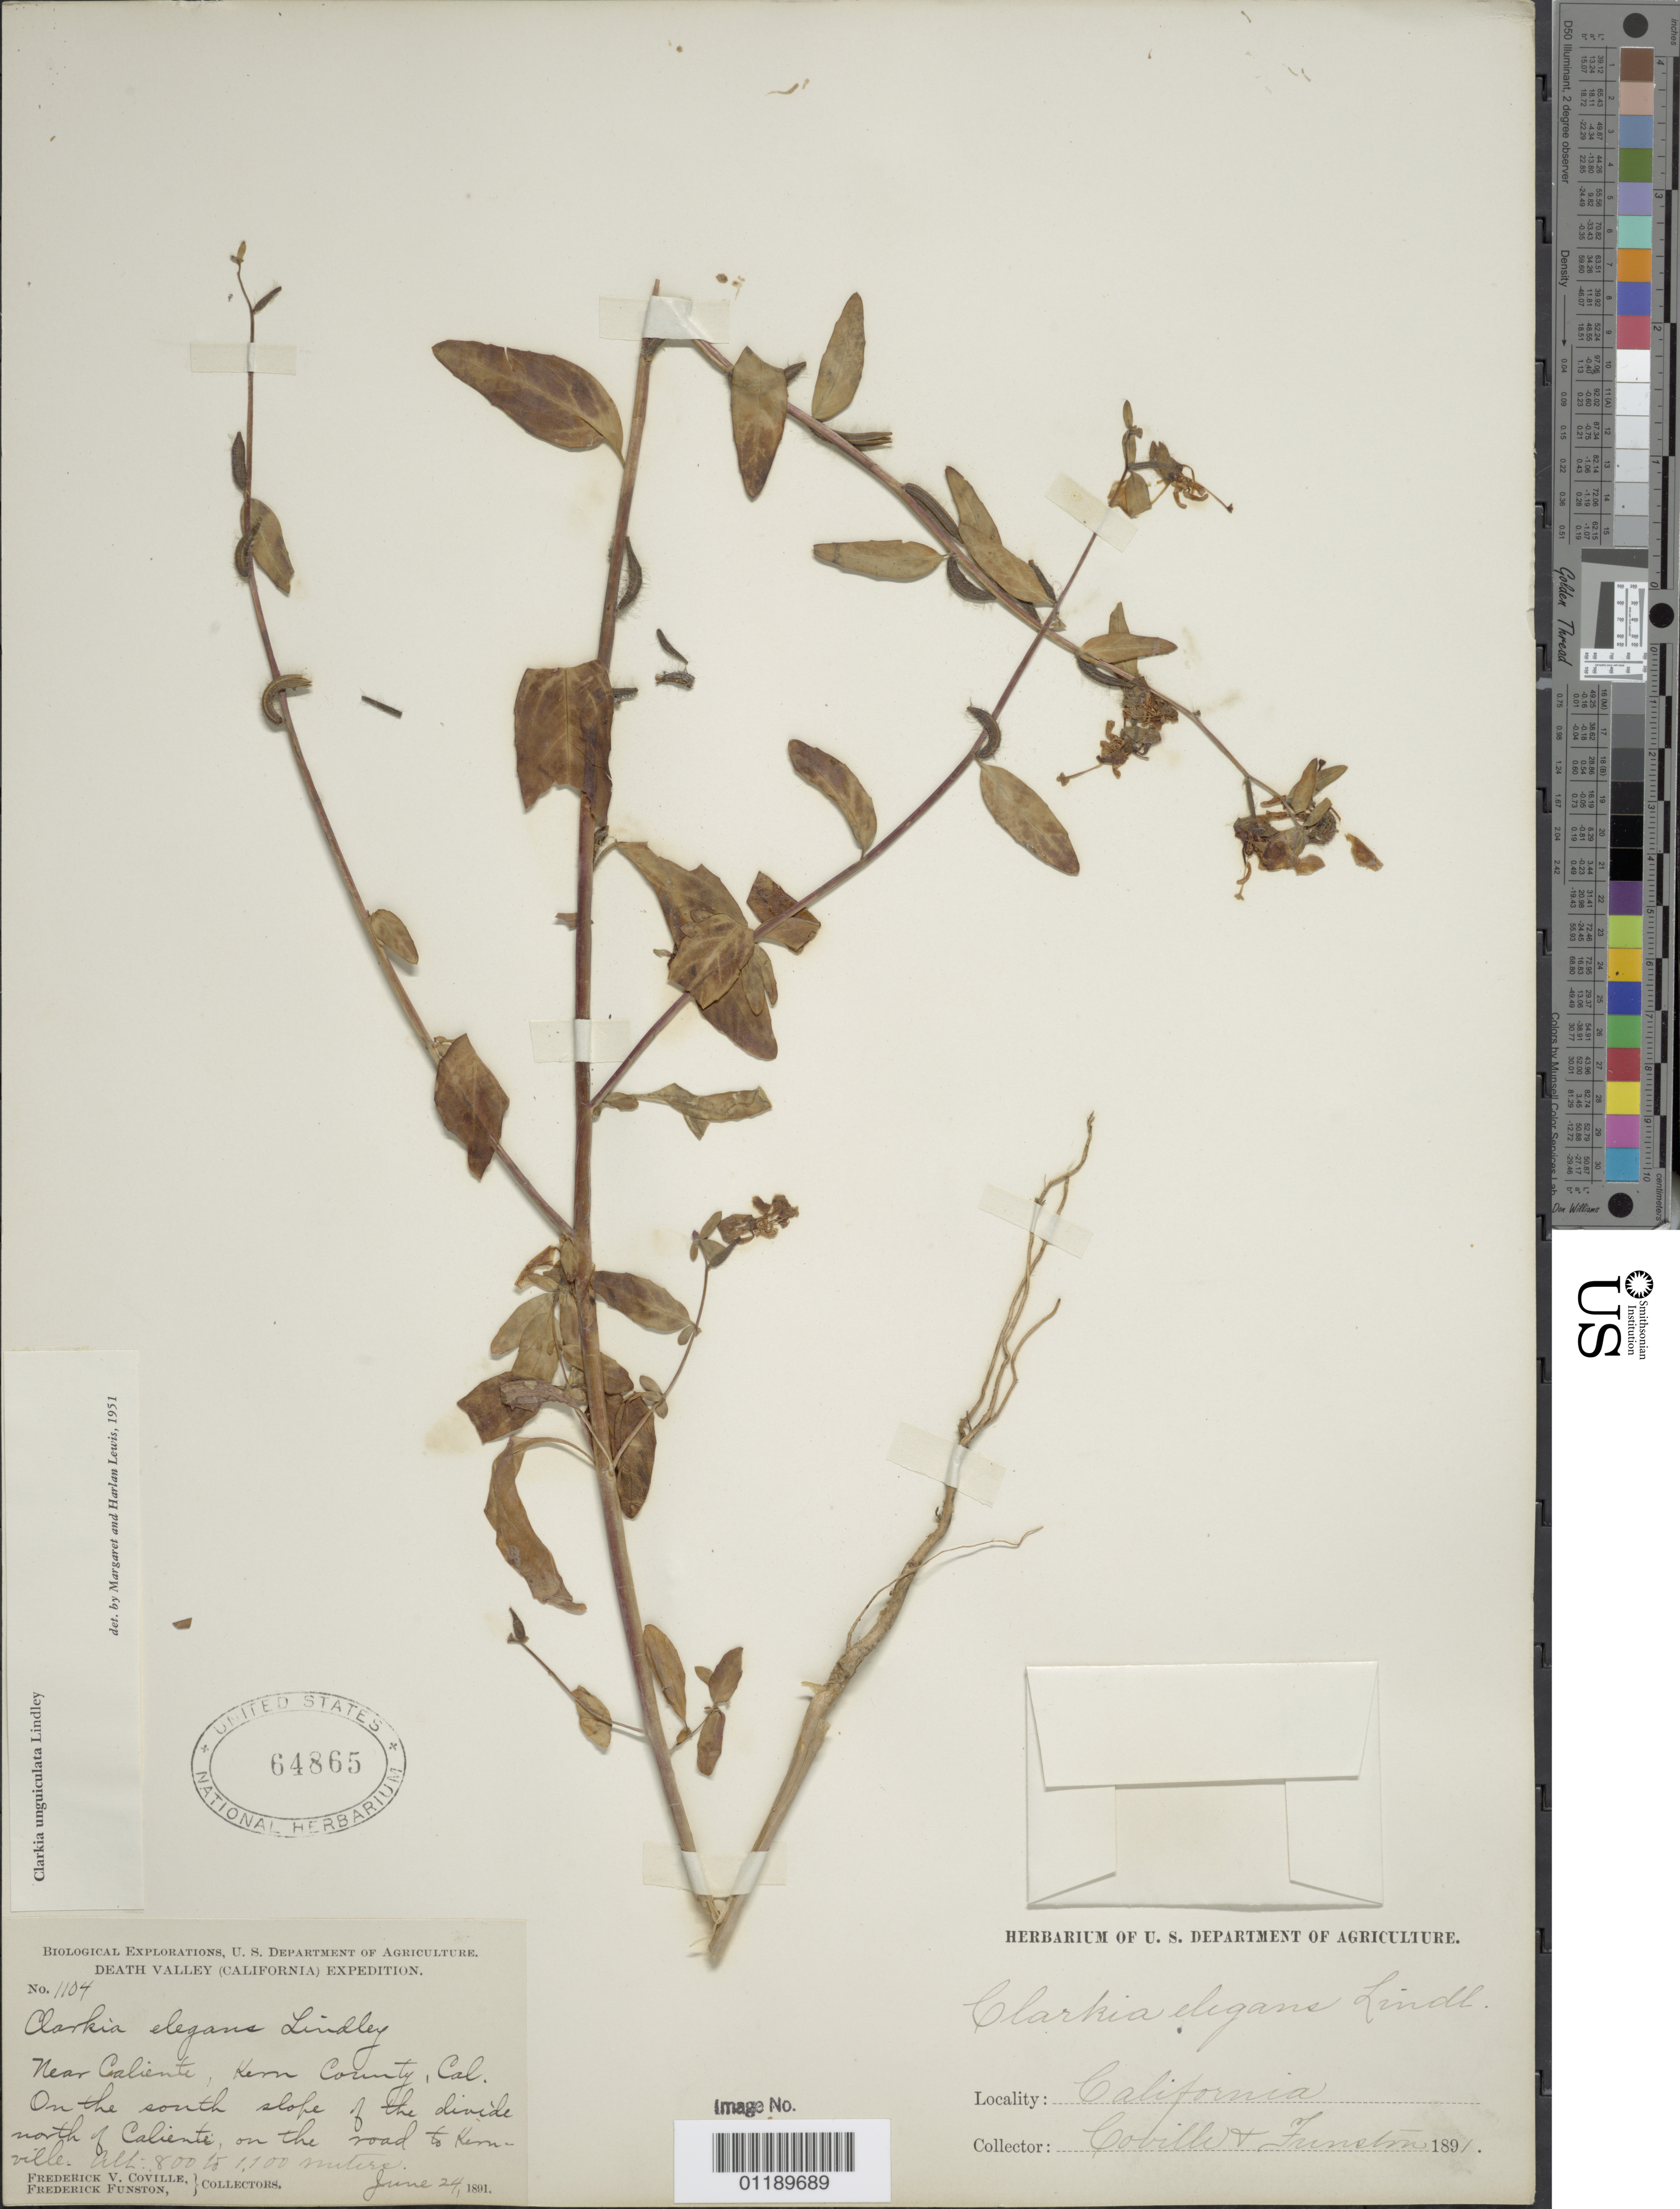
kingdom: Plantae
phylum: Tracheophyta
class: Magnoliopsida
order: Myrtales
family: Onagraceae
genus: Clarkia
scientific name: Clarkia unguiculata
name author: Lindl.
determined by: Lewis, --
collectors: F. V. Coville & F. Funston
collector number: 1104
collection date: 1891-06-24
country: United States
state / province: California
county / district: Kern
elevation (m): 800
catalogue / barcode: US 64865